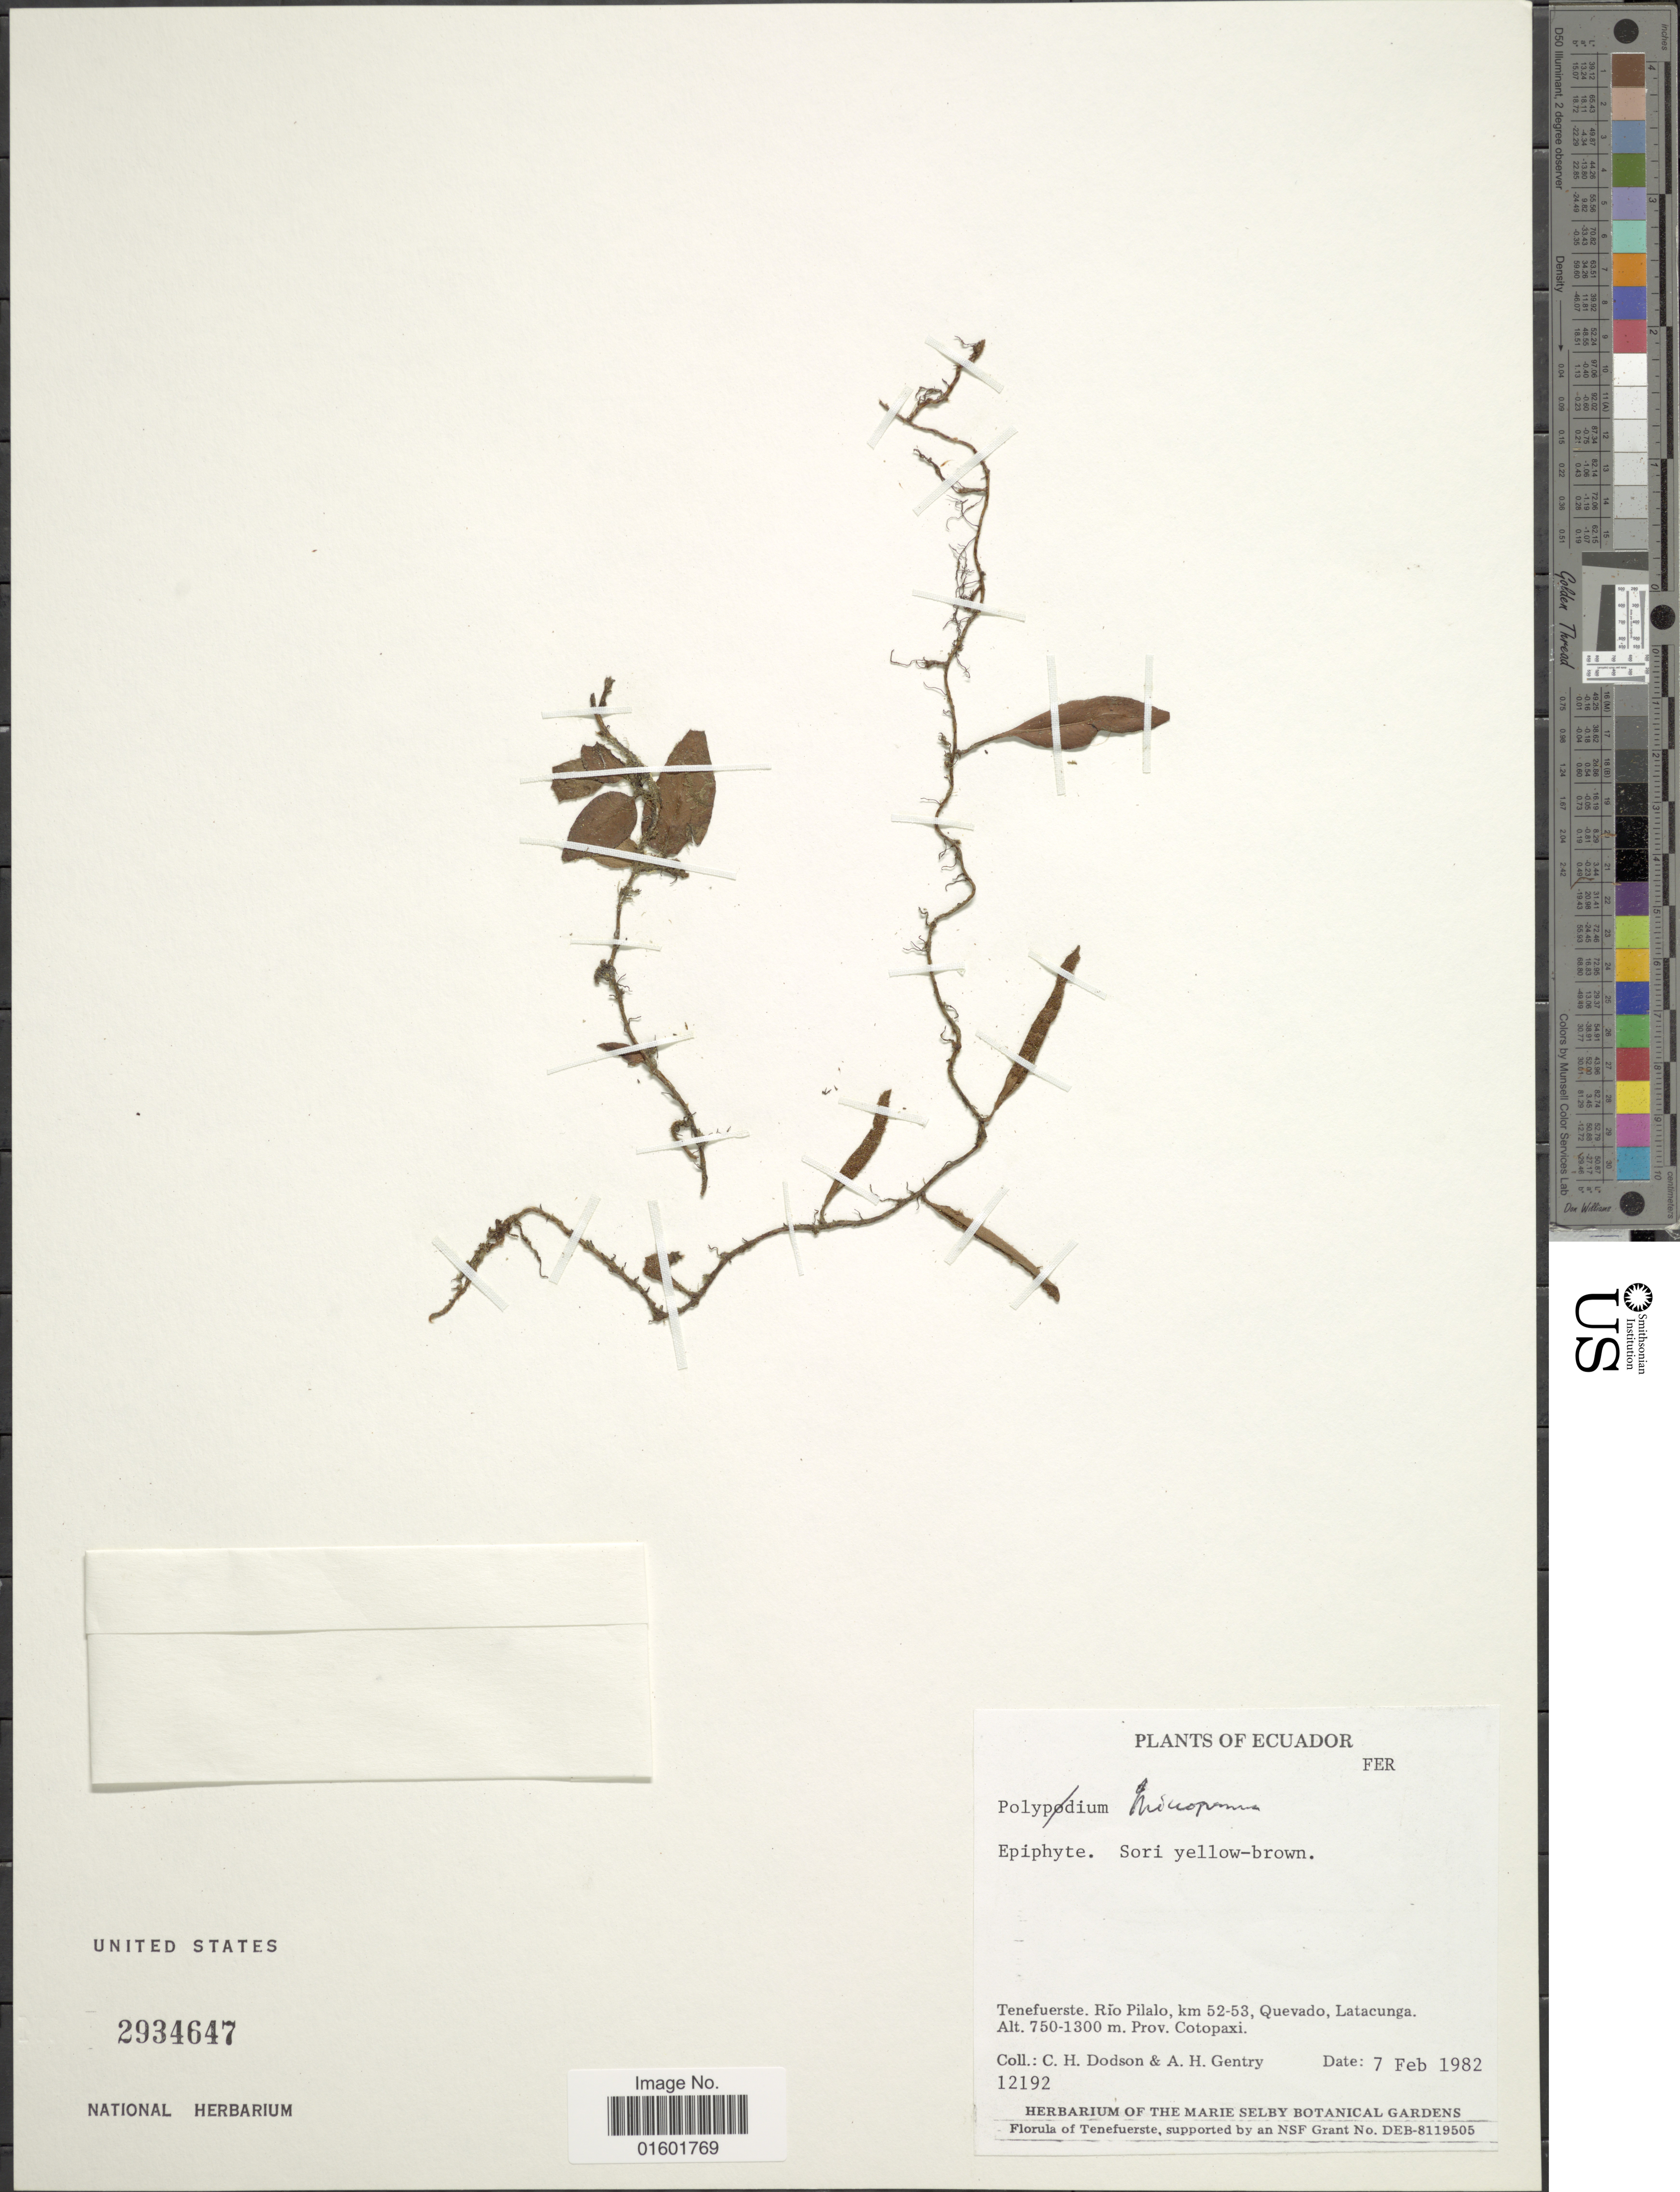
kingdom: Plantae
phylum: Tracheophyta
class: Polypodiopsida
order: Polypodiales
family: Polypodiaceae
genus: Microgramma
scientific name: Microgramma reptans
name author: (Cav.) A.R. Sm.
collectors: C. H. Dodson & A. H. Gentry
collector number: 12192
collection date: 1982-02-07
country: Ecuador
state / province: Cotopaxi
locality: Tenefuerste. Rio Pilalo, km 52-53, Quevado, Latacunga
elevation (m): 750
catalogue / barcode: US 2934647